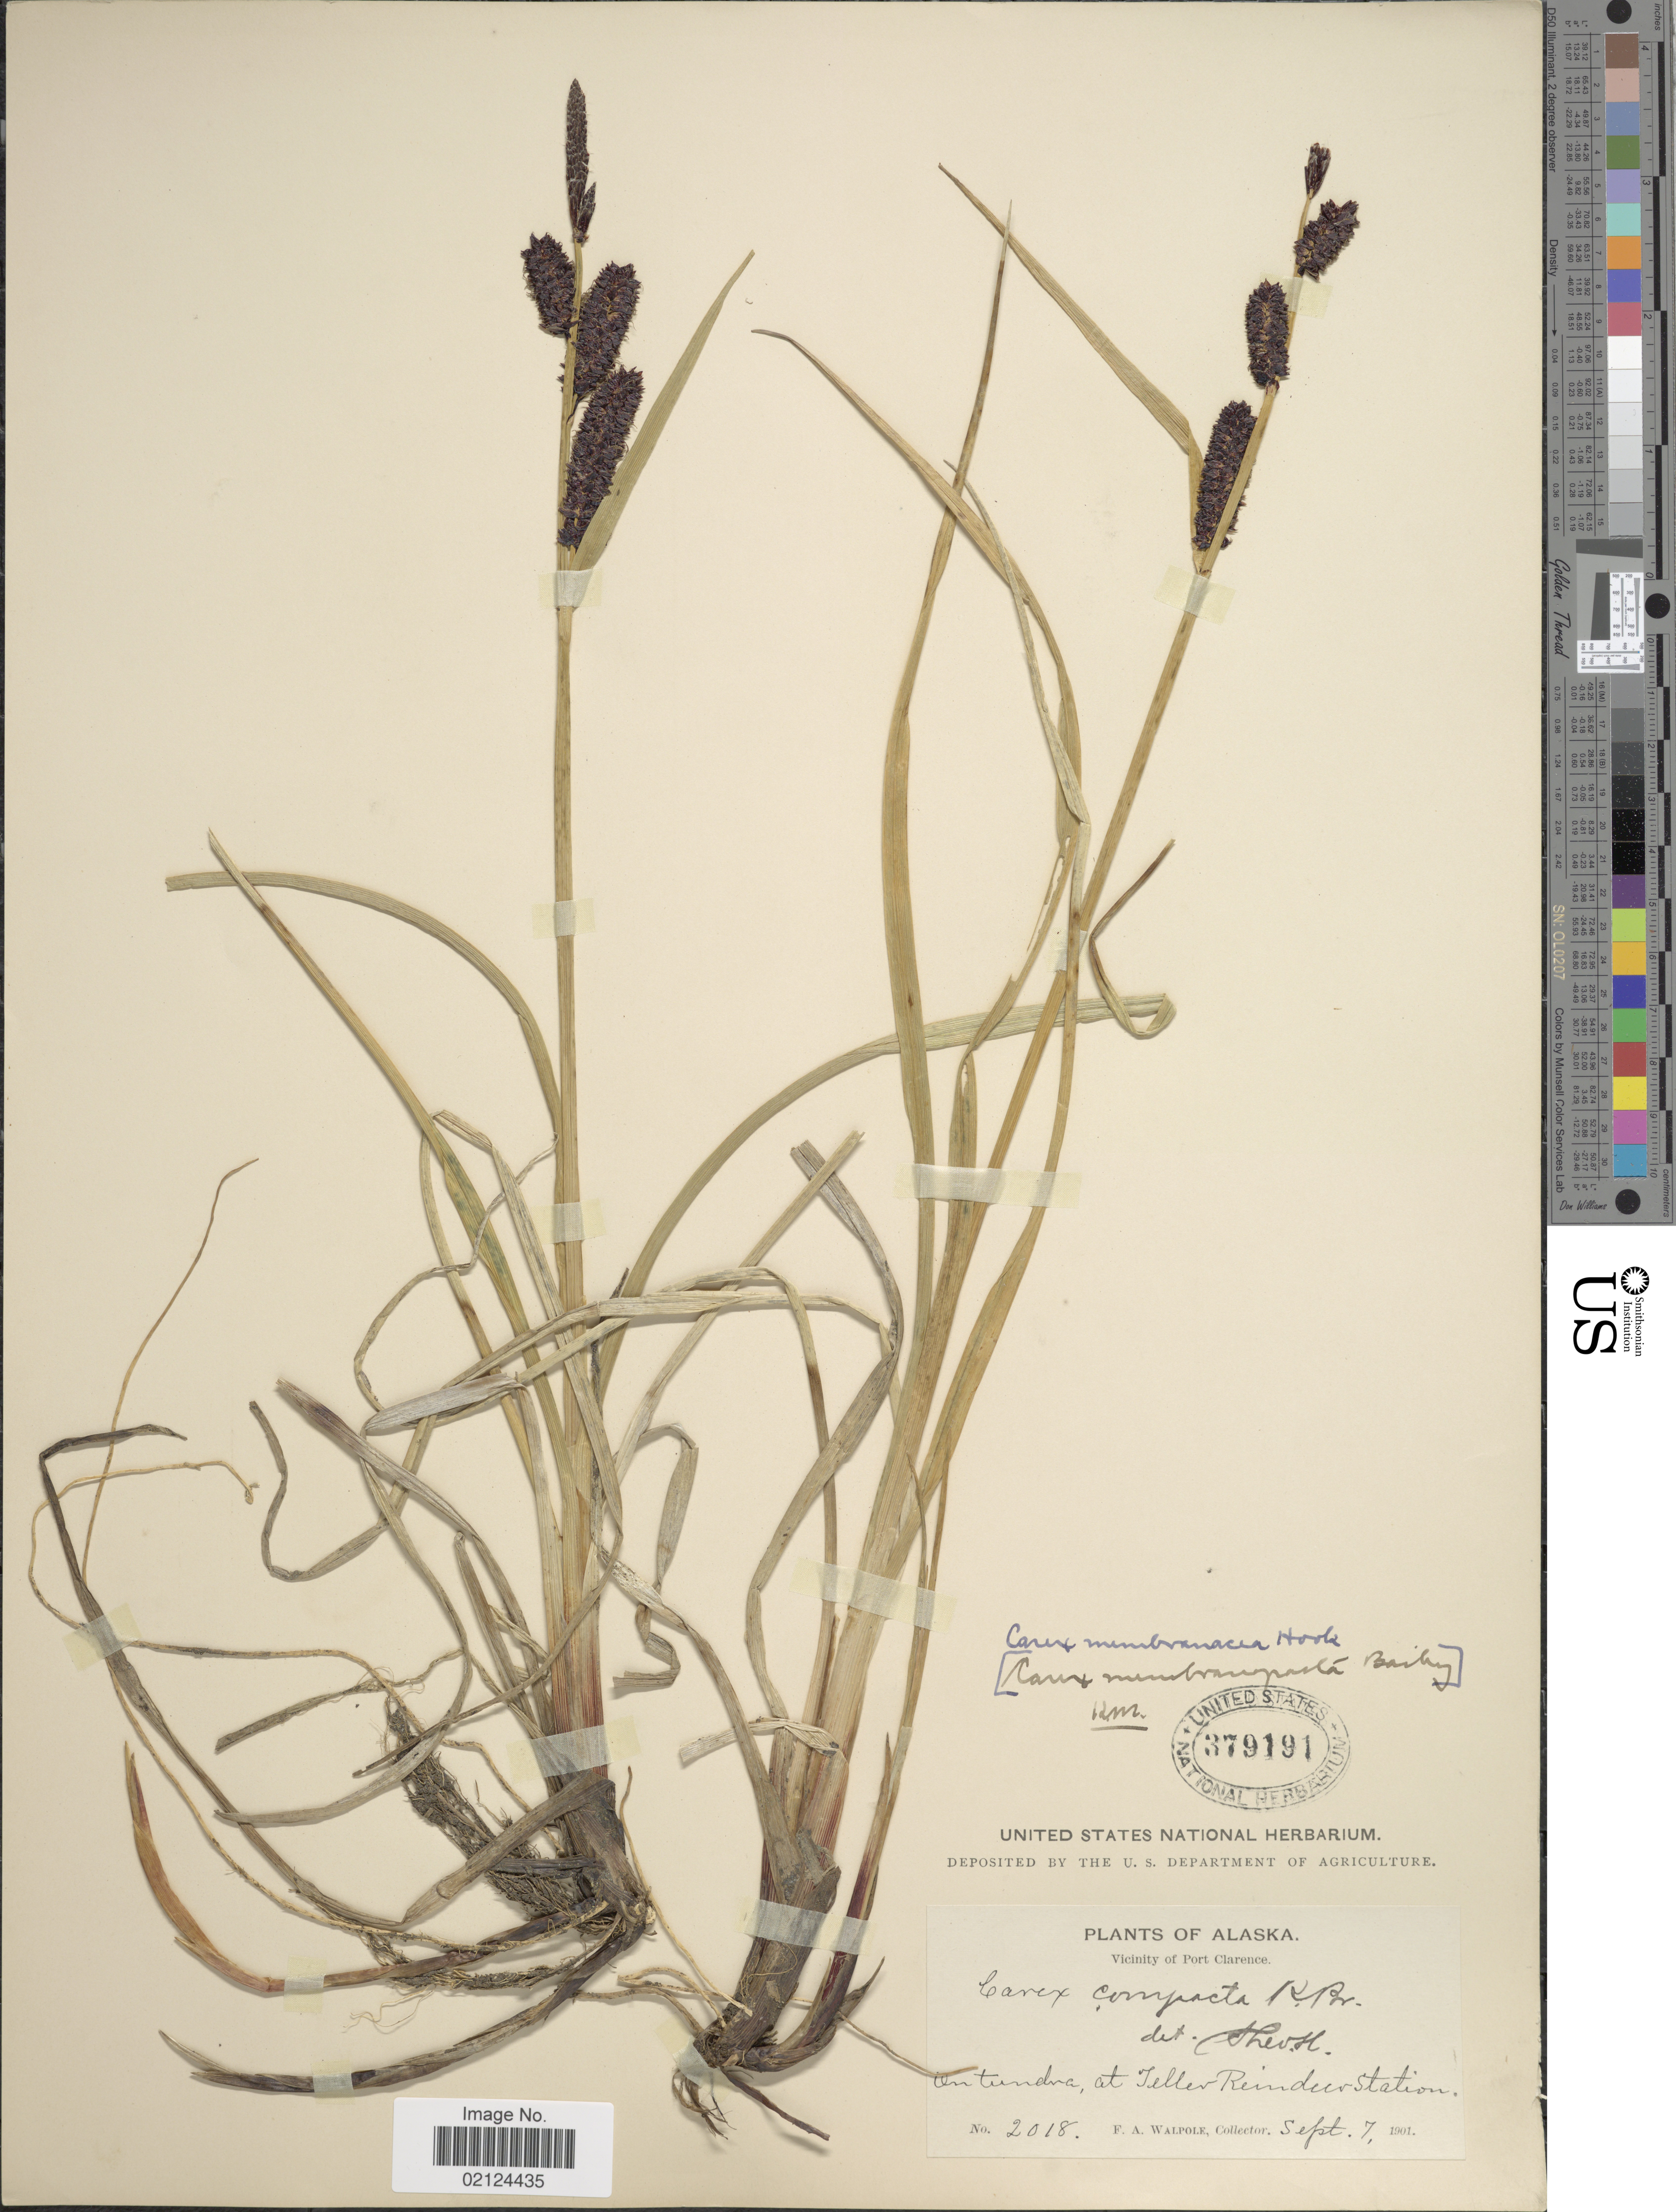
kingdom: Plantae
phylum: Tracheophyta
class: Liliopsida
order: Poales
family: Cyperaceae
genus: Carex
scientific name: Carex membranacea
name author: Hook.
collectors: F. Walpole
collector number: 2018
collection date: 1901-09-07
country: United States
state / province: Alaska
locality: Vicinity of Port Clarence, On tundra, at Teller Reindeer Station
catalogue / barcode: US 379191